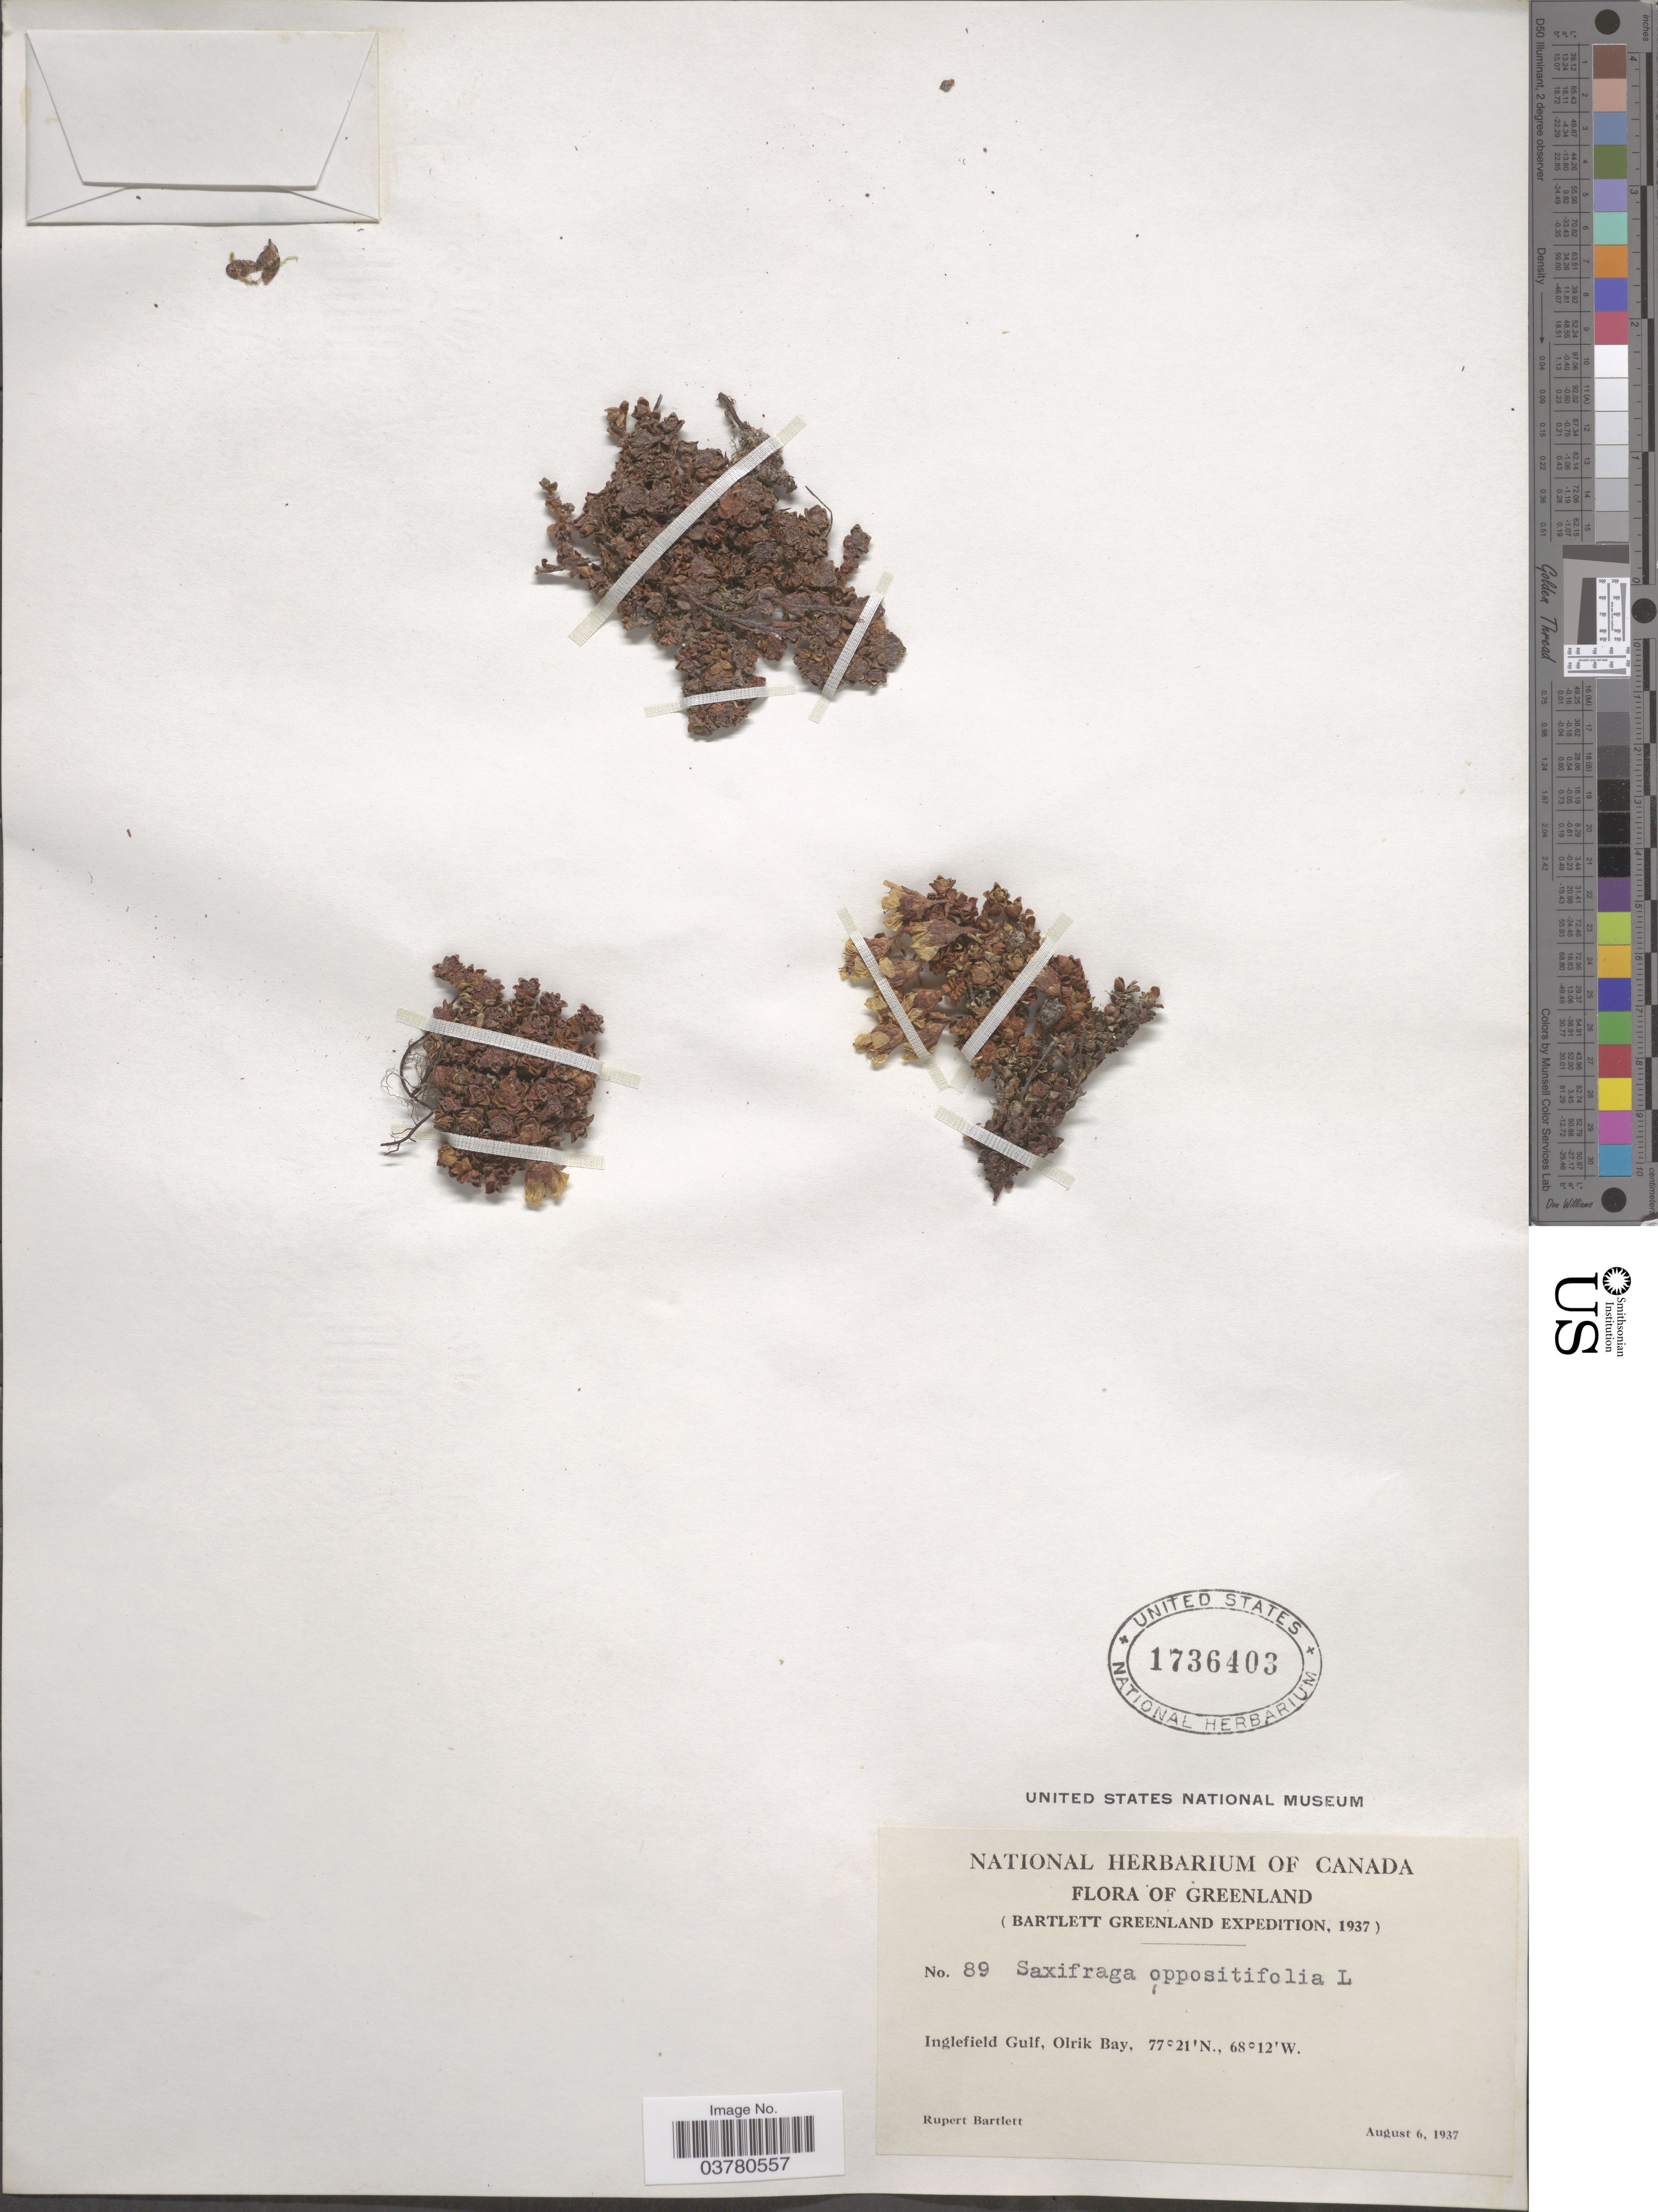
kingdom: Plantae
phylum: Tracheophyta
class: Magnoliopsida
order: Saxifragales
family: Saxifragaceae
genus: Saxifraga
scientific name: Saxifraga oppositifolia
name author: L.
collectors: R. Bartlett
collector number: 89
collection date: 1937-08-06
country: Greenland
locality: (Bartlett Greenland Expedition, 1937). Inglefield Gulf, Olrik Bay.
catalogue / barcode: US 1736403